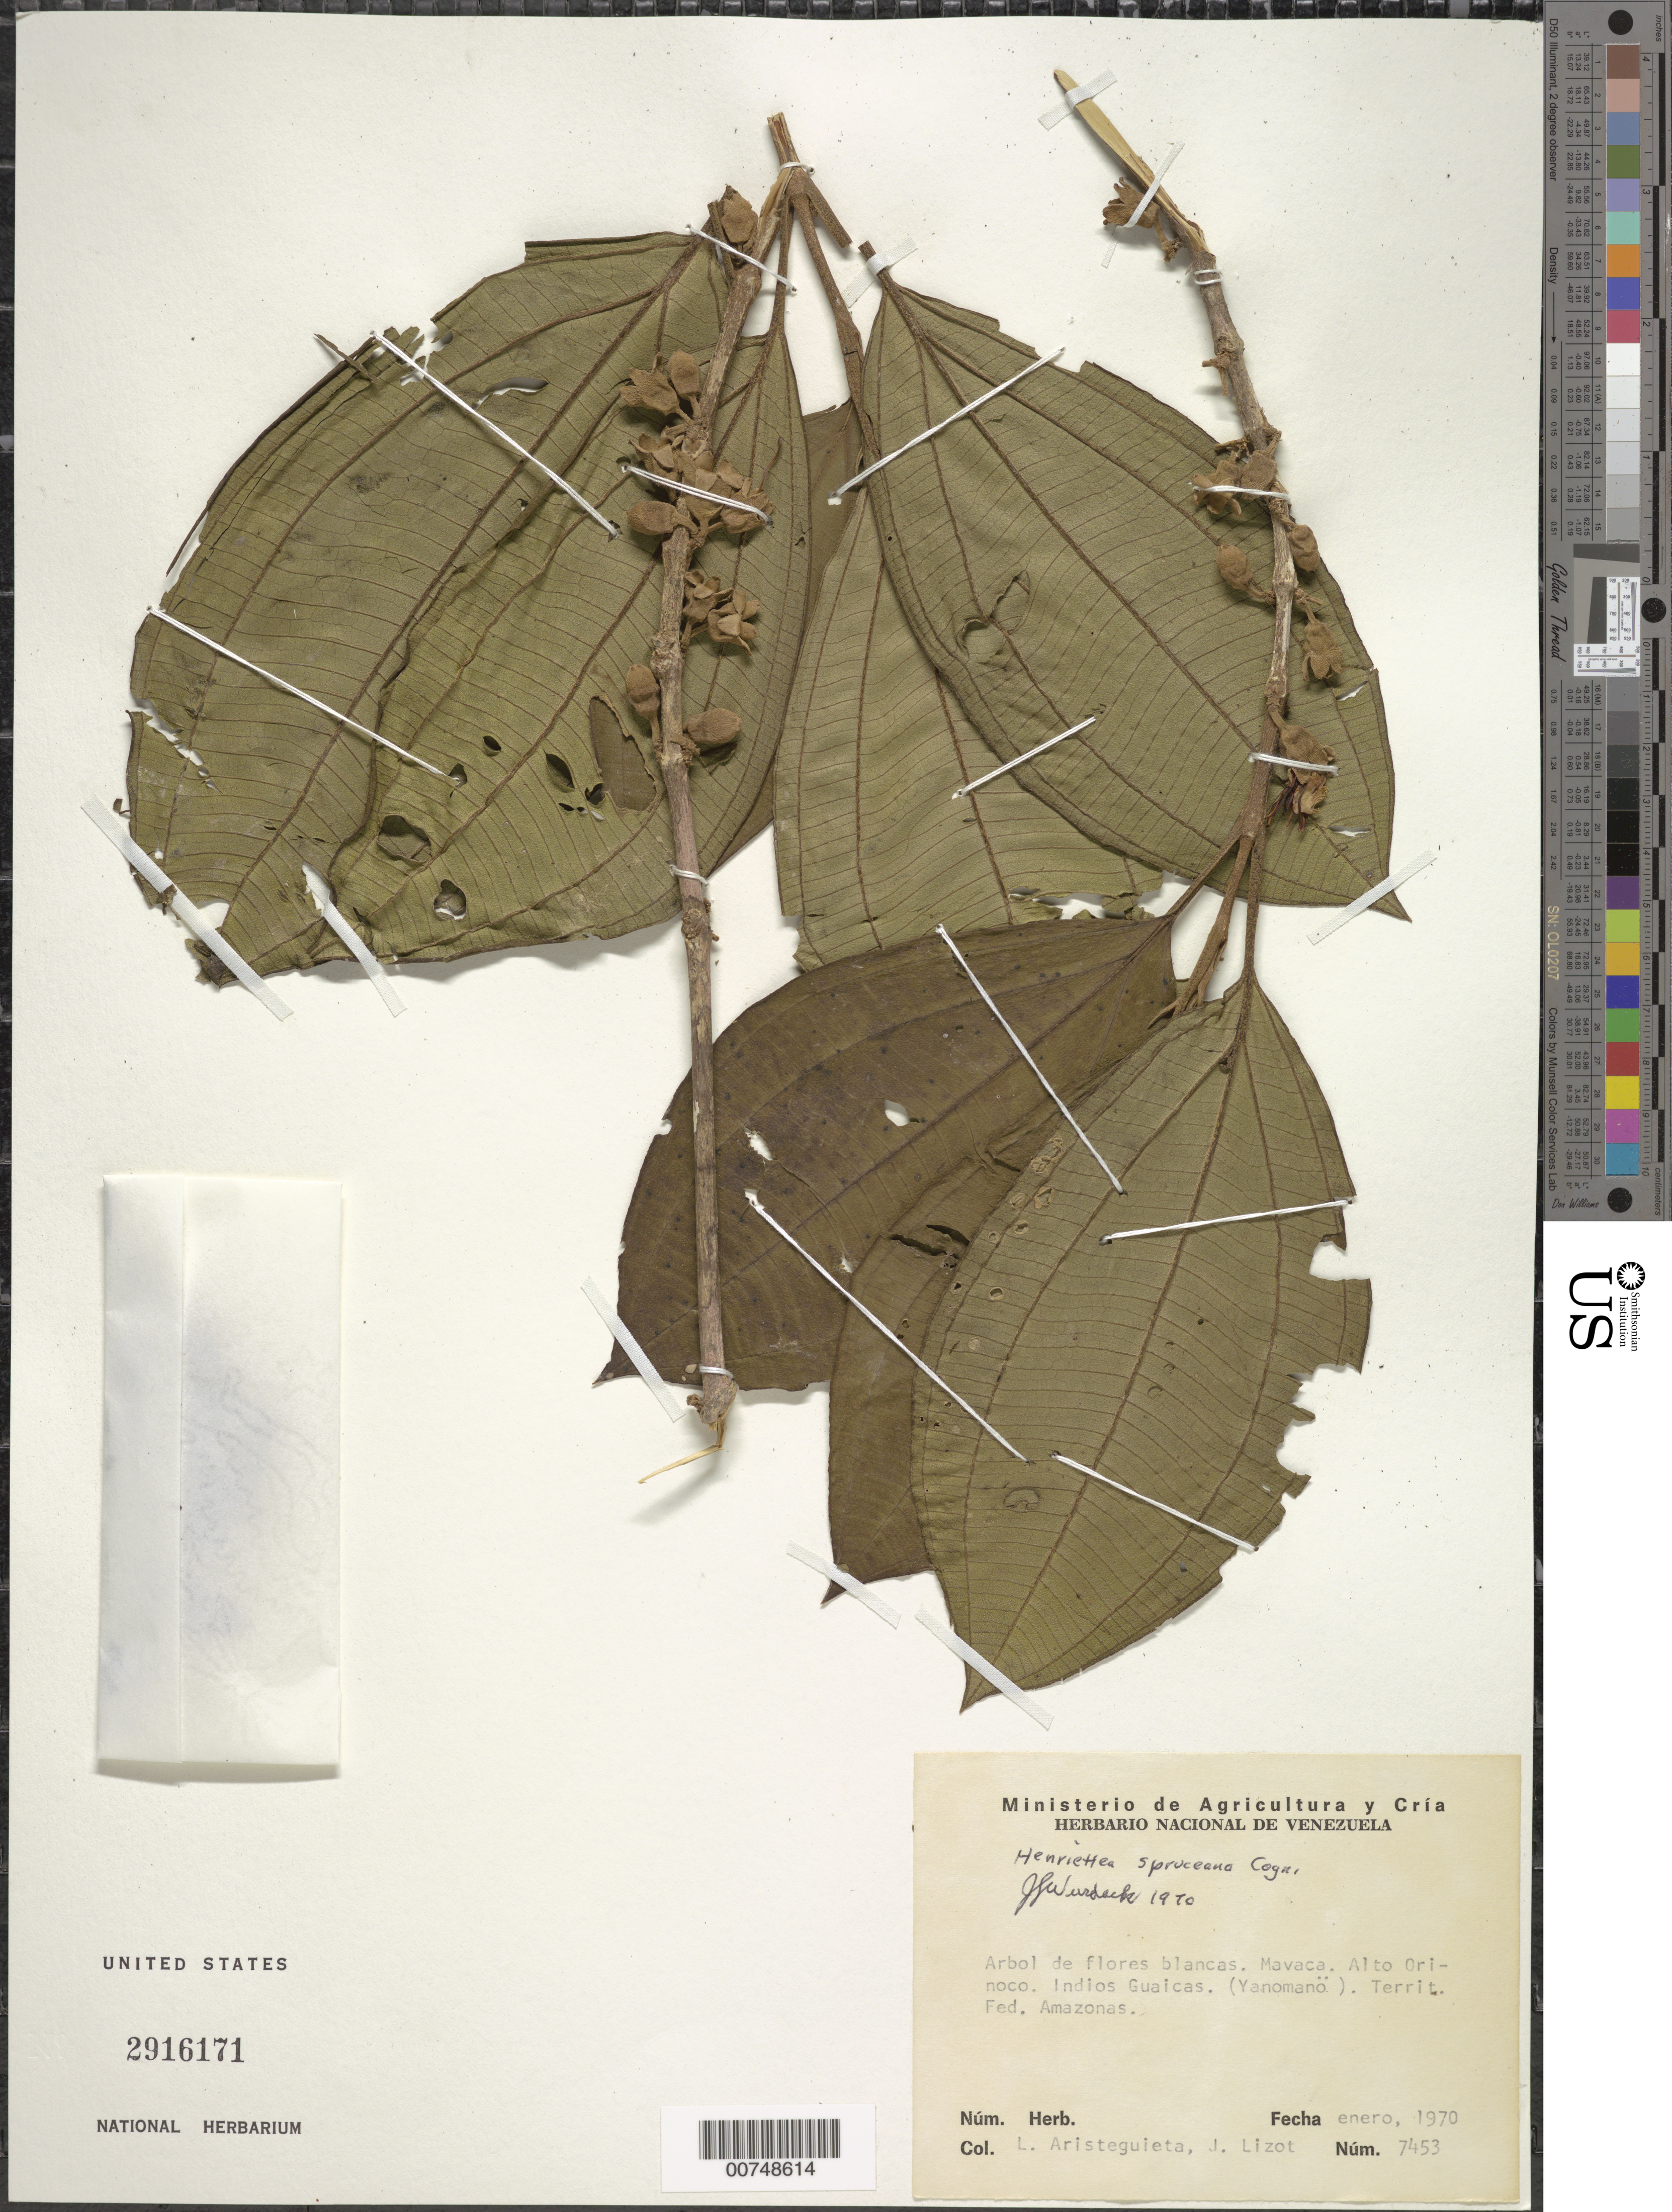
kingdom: Plantae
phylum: Tracheophyta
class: Magnoliopsida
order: Myrtales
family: Melastomataceae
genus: Henriettea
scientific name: Henriettea spruceana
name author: Cogn.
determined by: Wurdack, John J., (US), US (UNITED STATES)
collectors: L. Aristeguieta & J. Lizot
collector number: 7453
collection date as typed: Jan-70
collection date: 1970-01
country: Venezuela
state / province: Amazonas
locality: Mavaca, Alto Orinoco, Indios Guaicas (Yanomanö)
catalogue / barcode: US 2916171